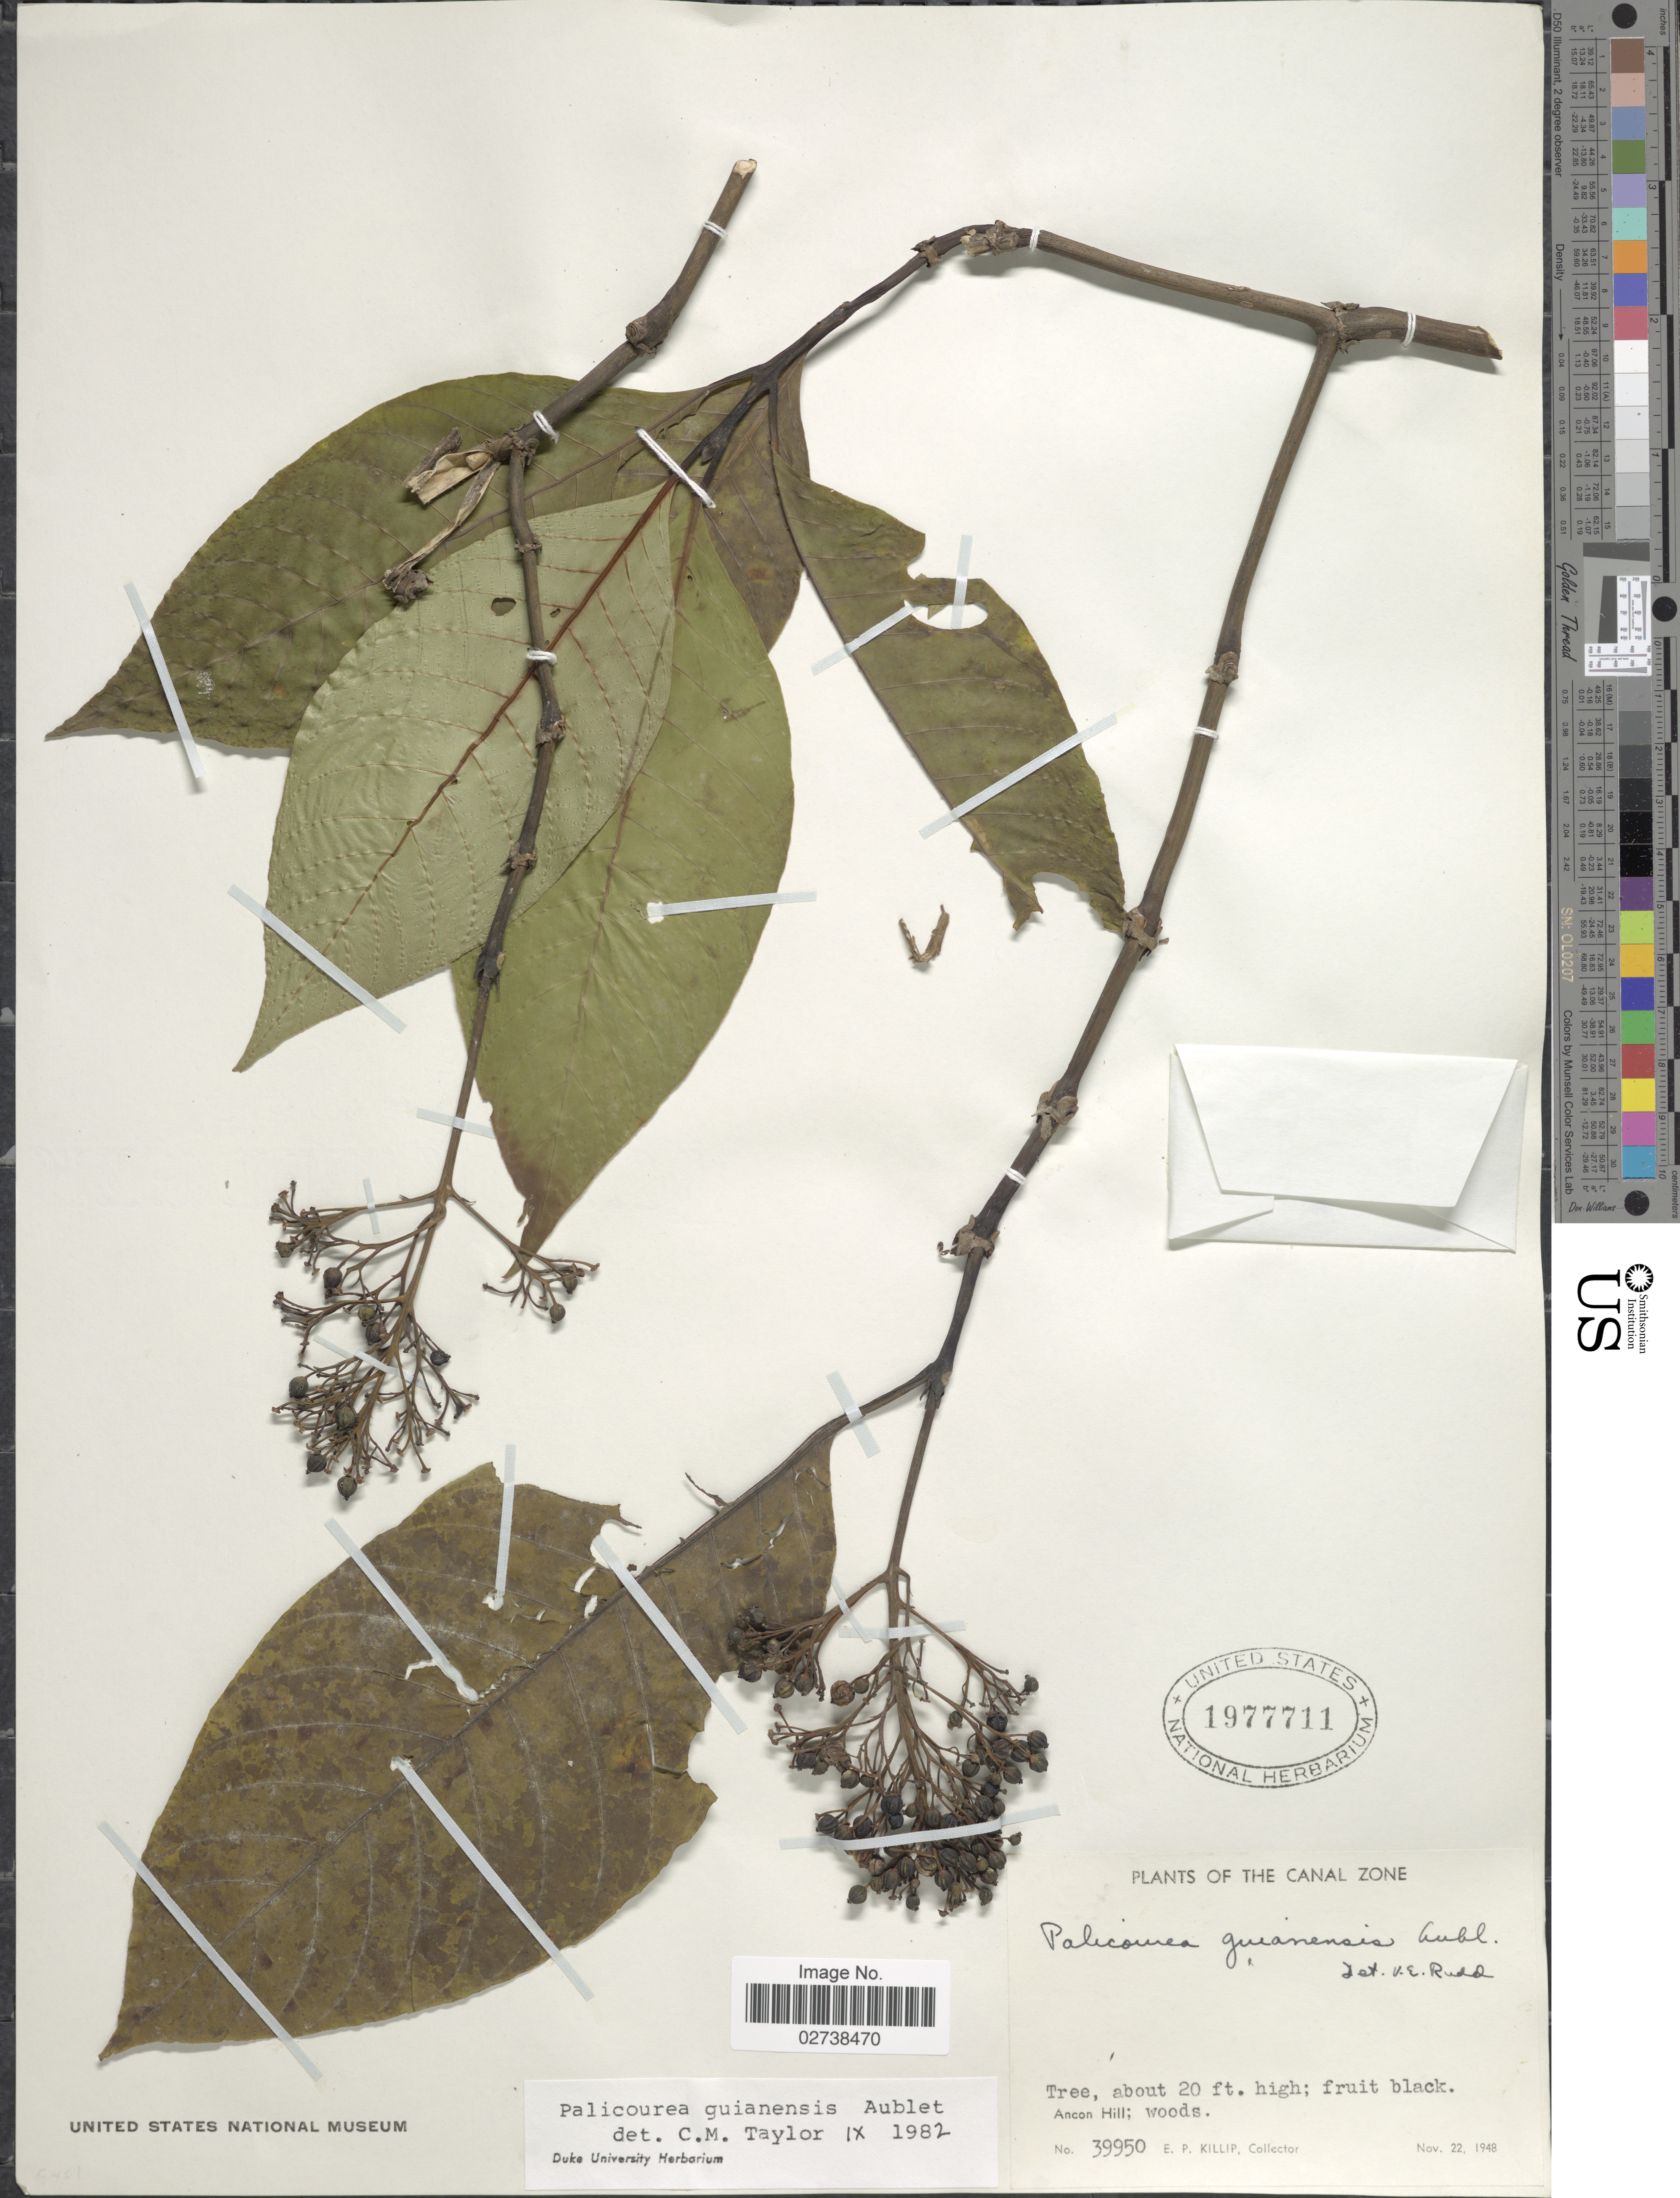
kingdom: Plantae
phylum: Tracheophyta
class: Magnoliopsida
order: Gentianales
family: Rubiaceae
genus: Palicourea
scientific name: Palicourea guianensis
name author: Aubl.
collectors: E. P. Killip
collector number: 39950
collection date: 1948-11-22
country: Panama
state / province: Colón / Panamá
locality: Canal Zone. Ancon Hill; woods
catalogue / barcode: US 1977711